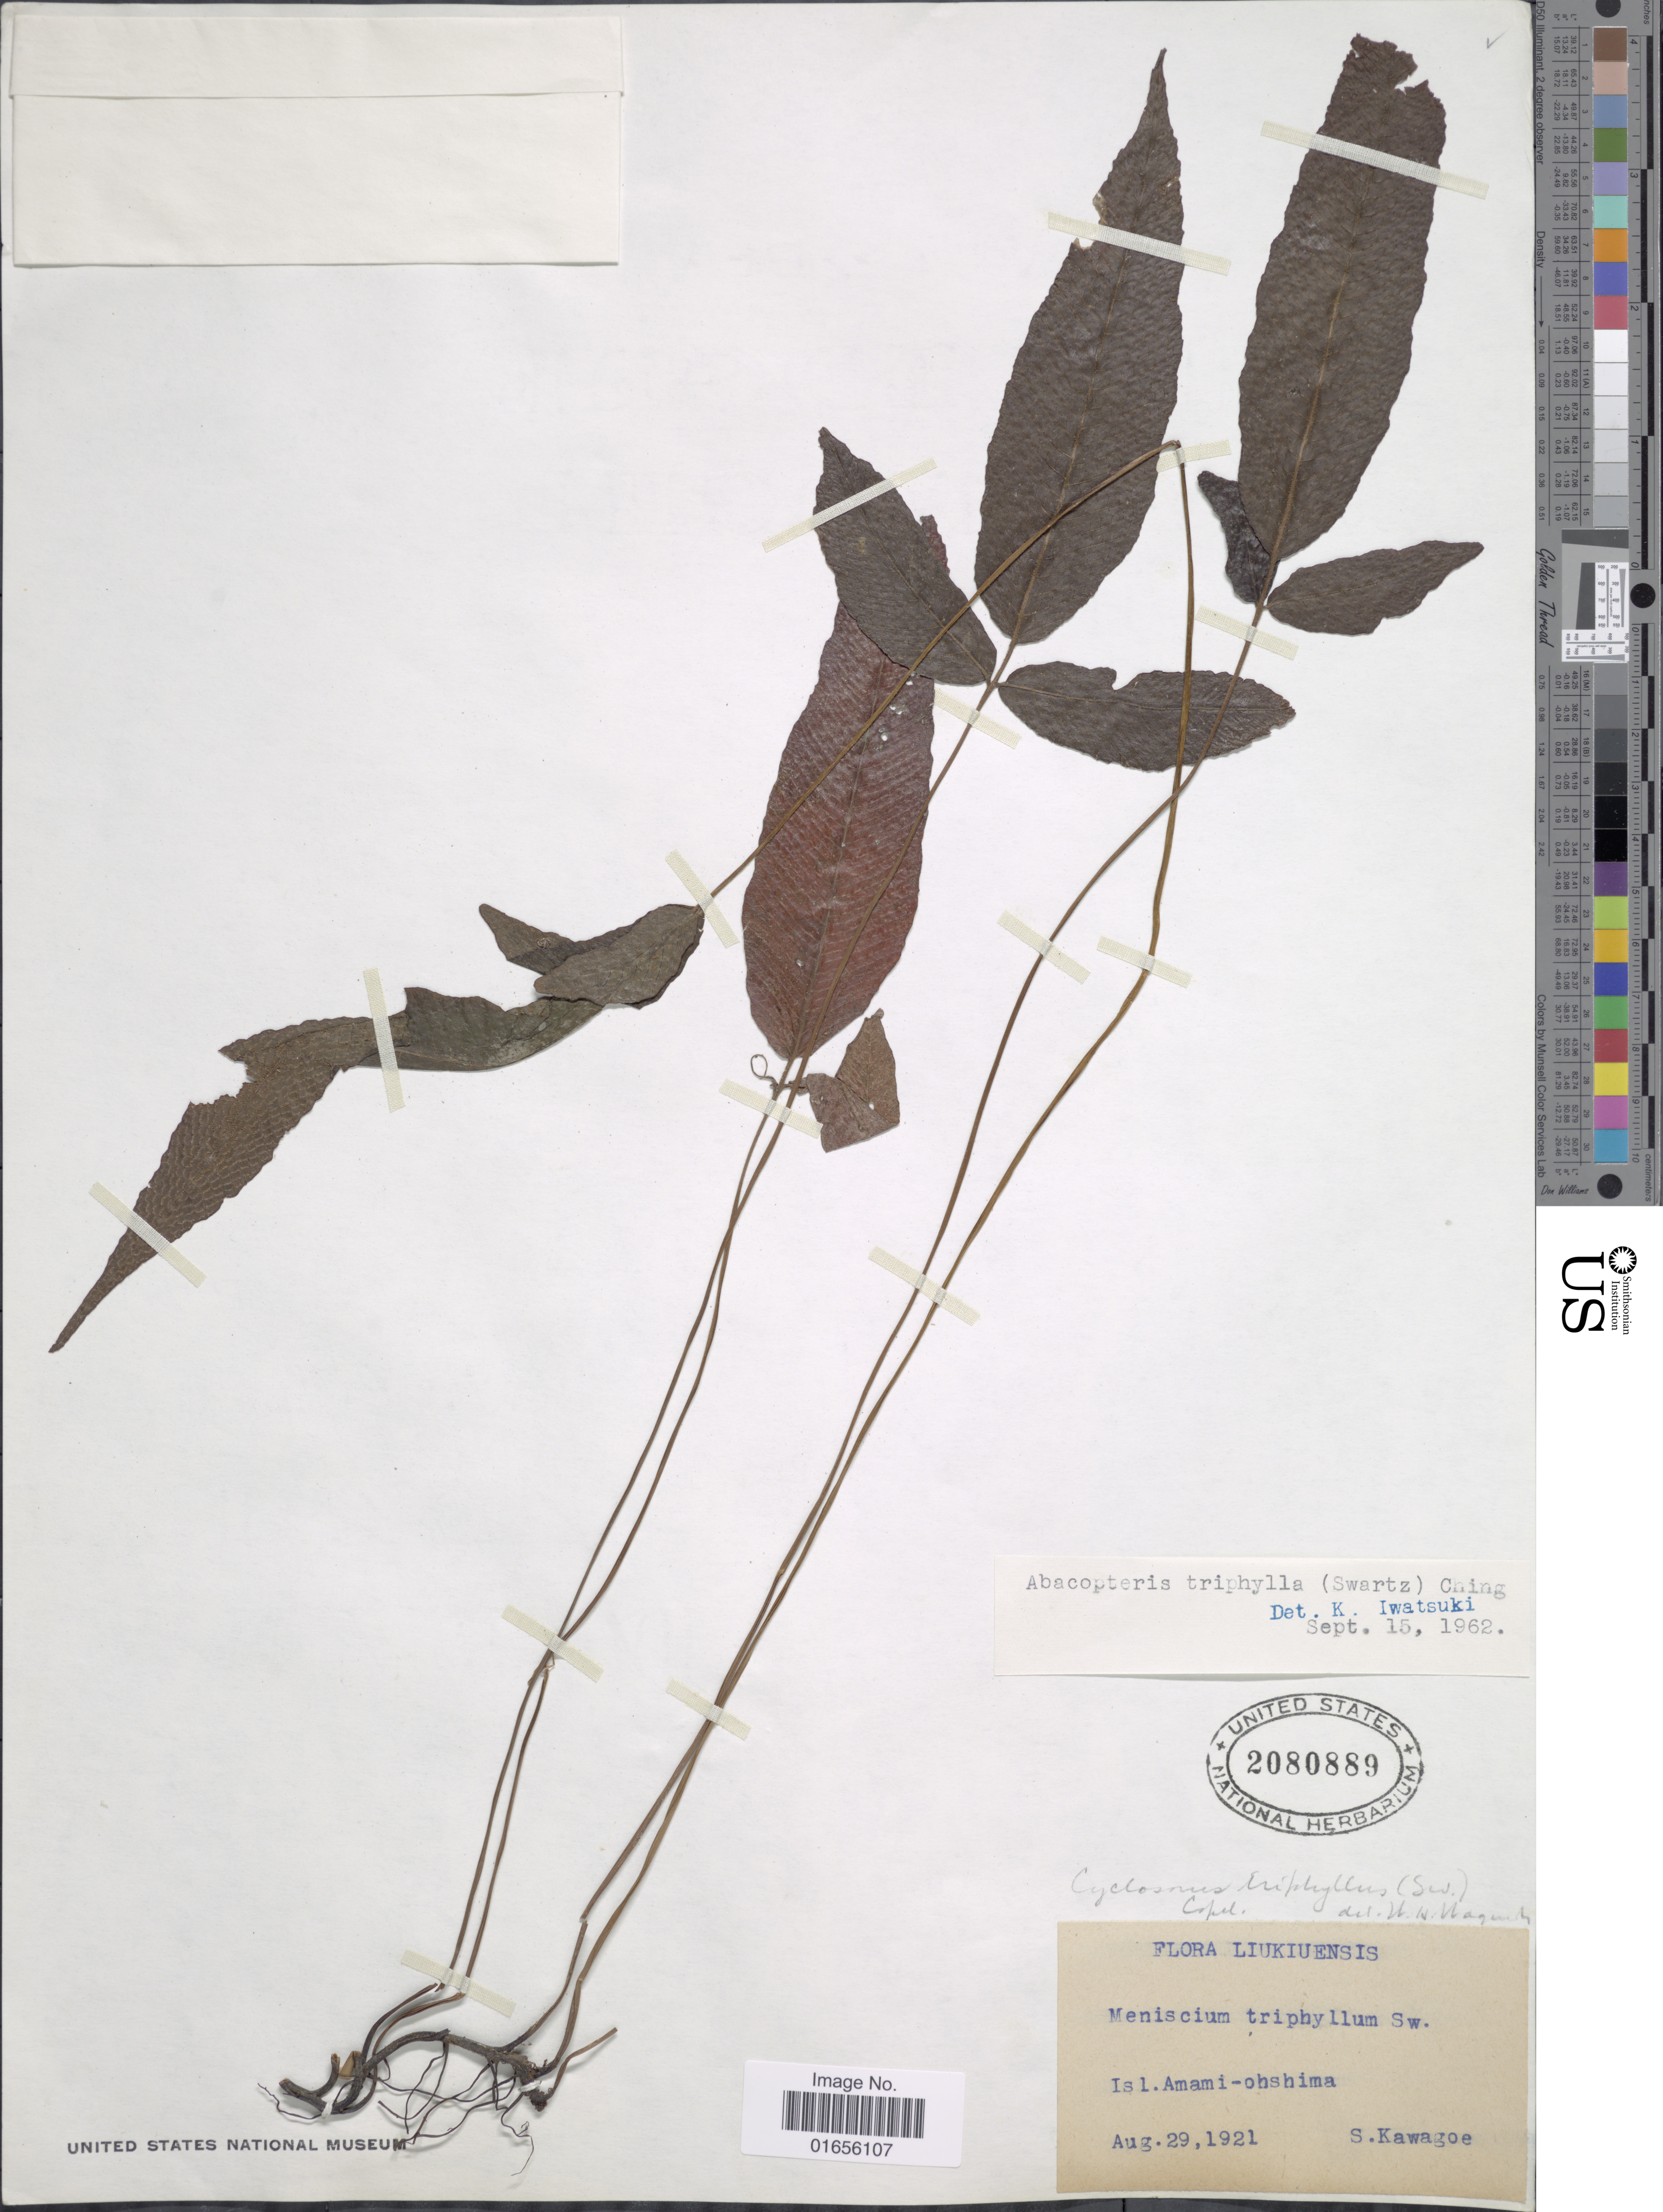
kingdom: Plantae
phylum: Tracheophyta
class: Polypodiopsida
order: Polypodiales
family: Thelypteridaceae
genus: Pronephrium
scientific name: Pronephrium triphyllum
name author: (Sw.) Holttum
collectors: S. Kawagoe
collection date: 1921-08-29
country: Japan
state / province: Okinawa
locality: Liukiuensis, Isl. Amami - Ohshima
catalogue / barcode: US 2080889